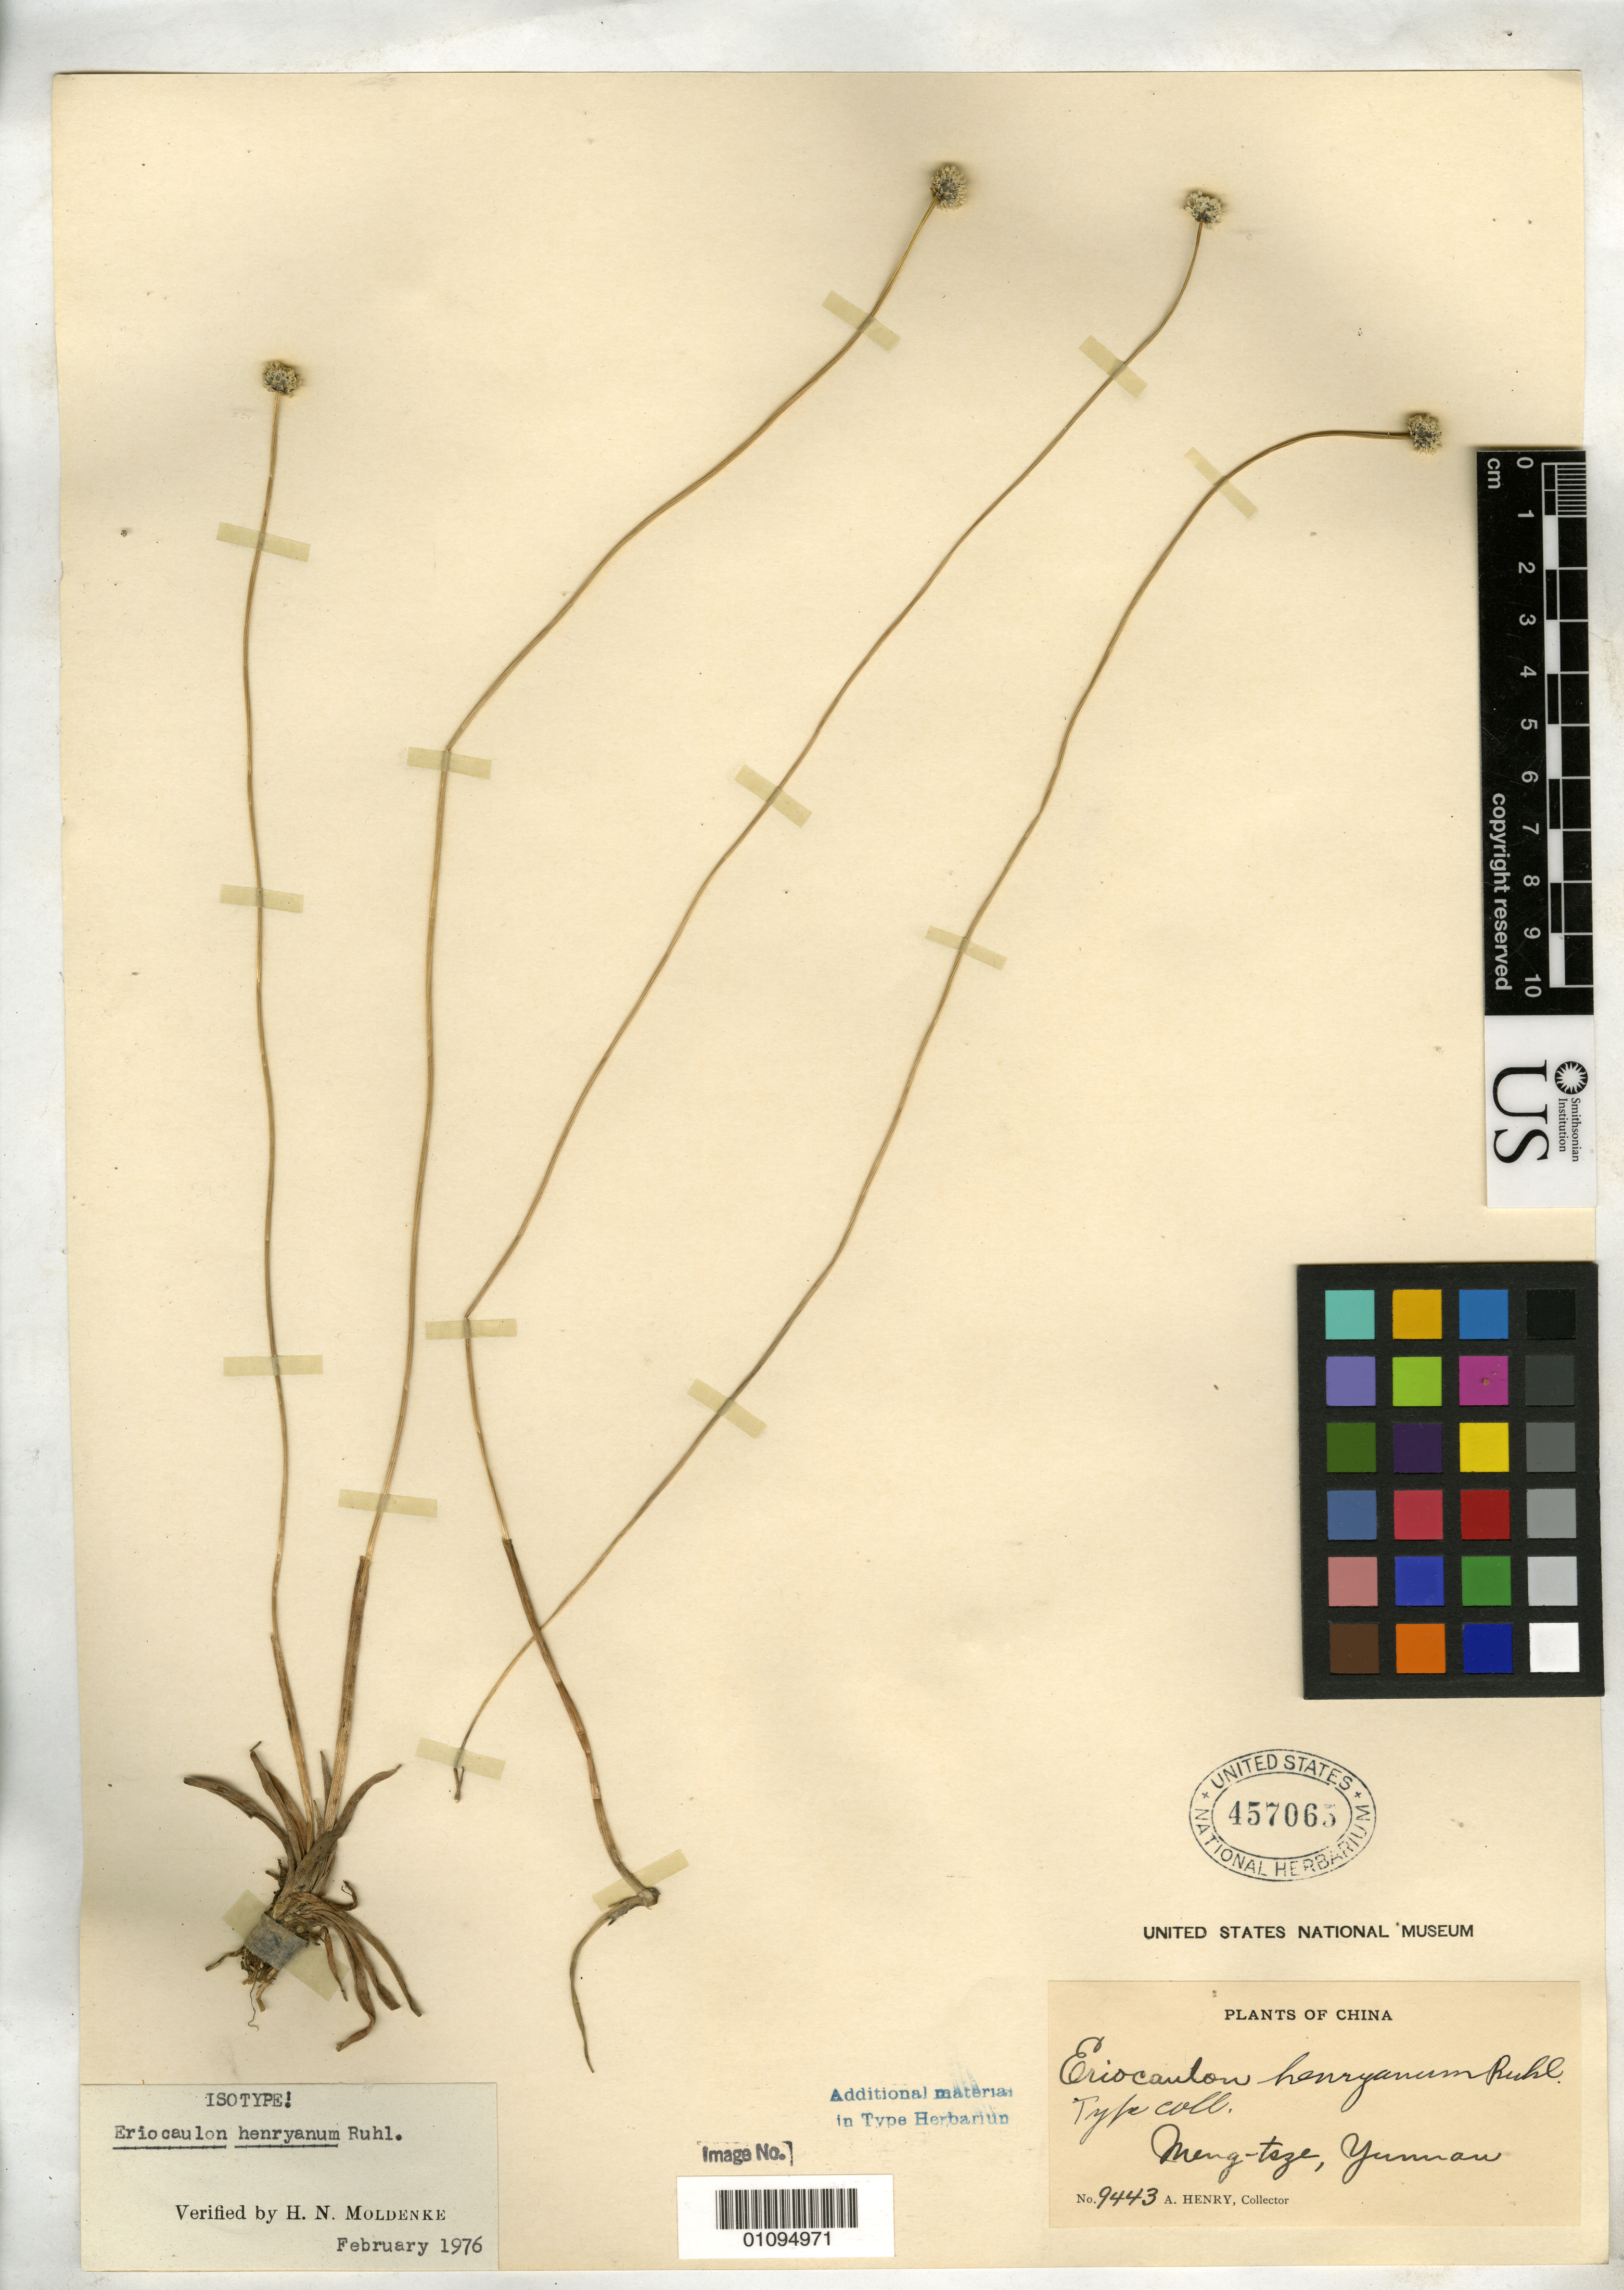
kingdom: Plantae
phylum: Tracheophyta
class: Liliopsida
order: Poales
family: Eriocaulaceae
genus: Eriocaulon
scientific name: Eriocaulon henryanum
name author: Ruhland in Engl.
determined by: Moldenke, H. N.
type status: Type Collection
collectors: A. Henry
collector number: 9443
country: China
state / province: Yunnan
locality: Meng-Tze.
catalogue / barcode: US 457065